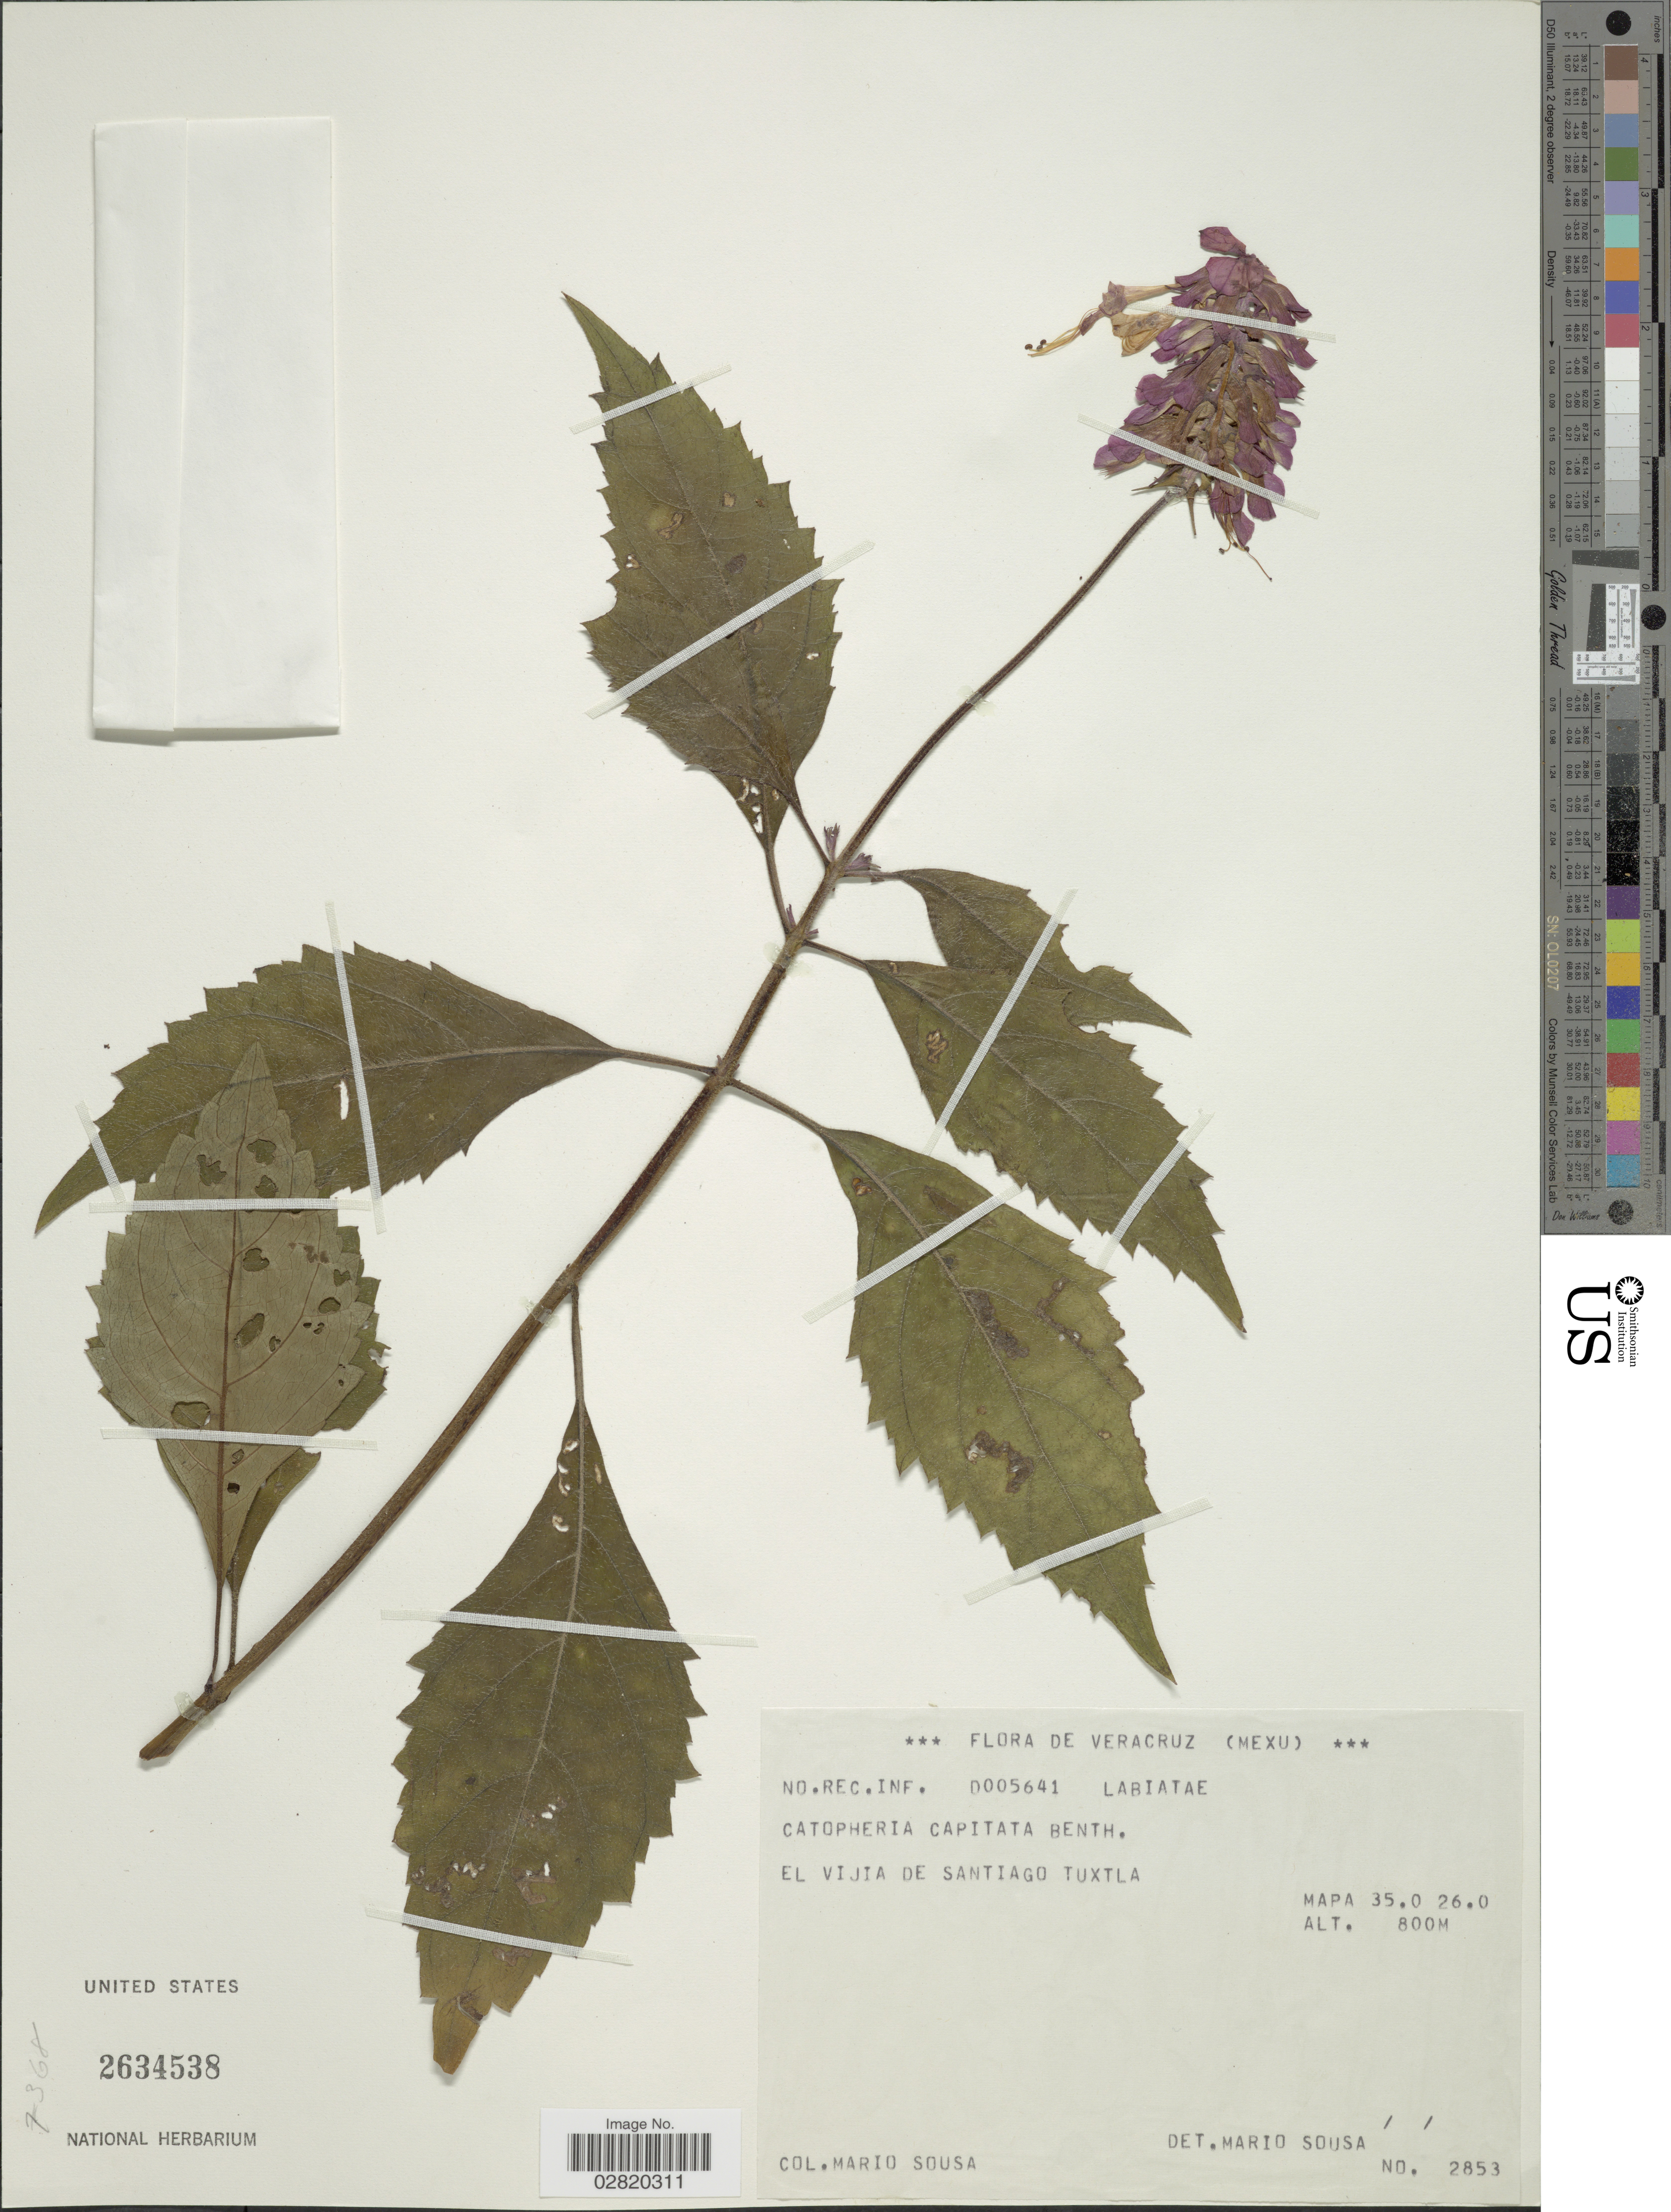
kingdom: Plantae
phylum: Tracheophyta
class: Magnoliopsida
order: Lamiales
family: Lamiaceae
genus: Catoferia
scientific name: Catoferia capitata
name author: Benth.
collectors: M. Sousa S.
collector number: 2853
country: Mexico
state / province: Veracruz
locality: Veracruz. El Vijia de Santiago Tuxtla.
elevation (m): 800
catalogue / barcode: US 2634538